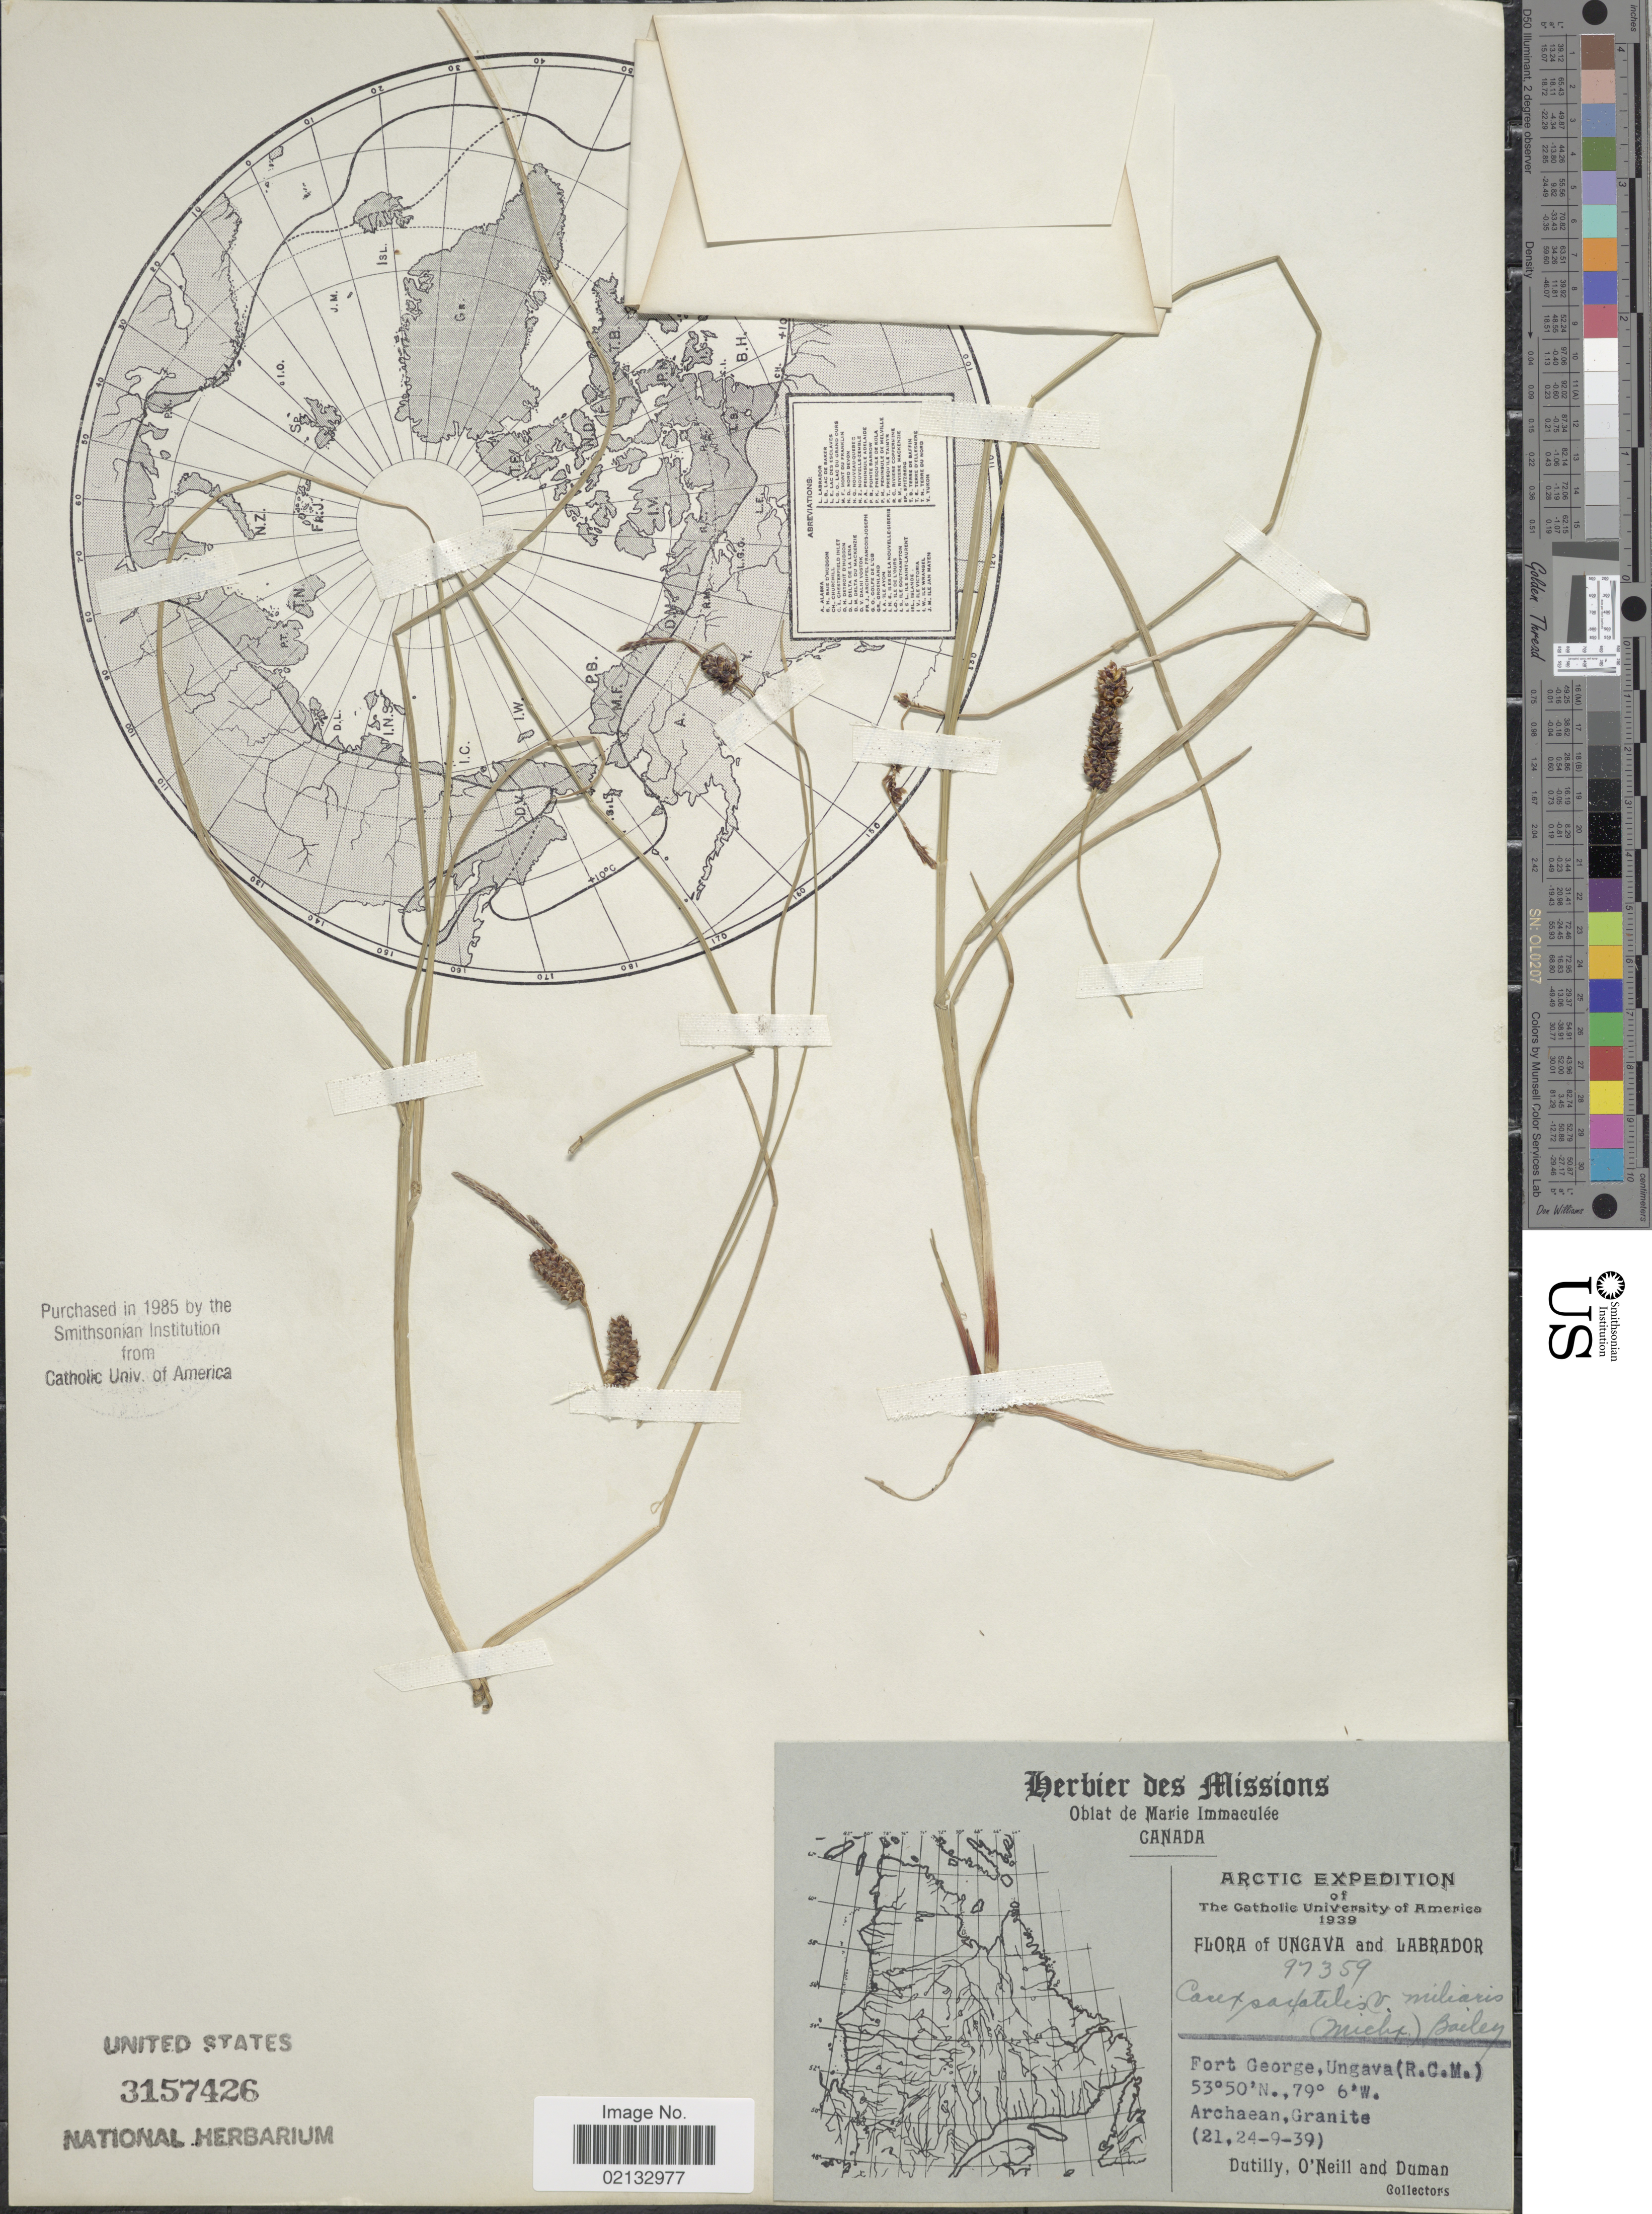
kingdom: Plantae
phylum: Tracheophyta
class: Liliopsida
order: Poales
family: Cyperaceae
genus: Carex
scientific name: Carex saxatilis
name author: L.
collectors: -. Dutilly, O' Neill & -. Duman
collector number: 97359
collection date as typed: Transcribed d/m/y: 21/9/39 to 24/9/39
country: Canada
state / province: Ontario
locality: Arctic. Fort George, Ungava (R.C.M.)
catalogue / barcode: US 3157426